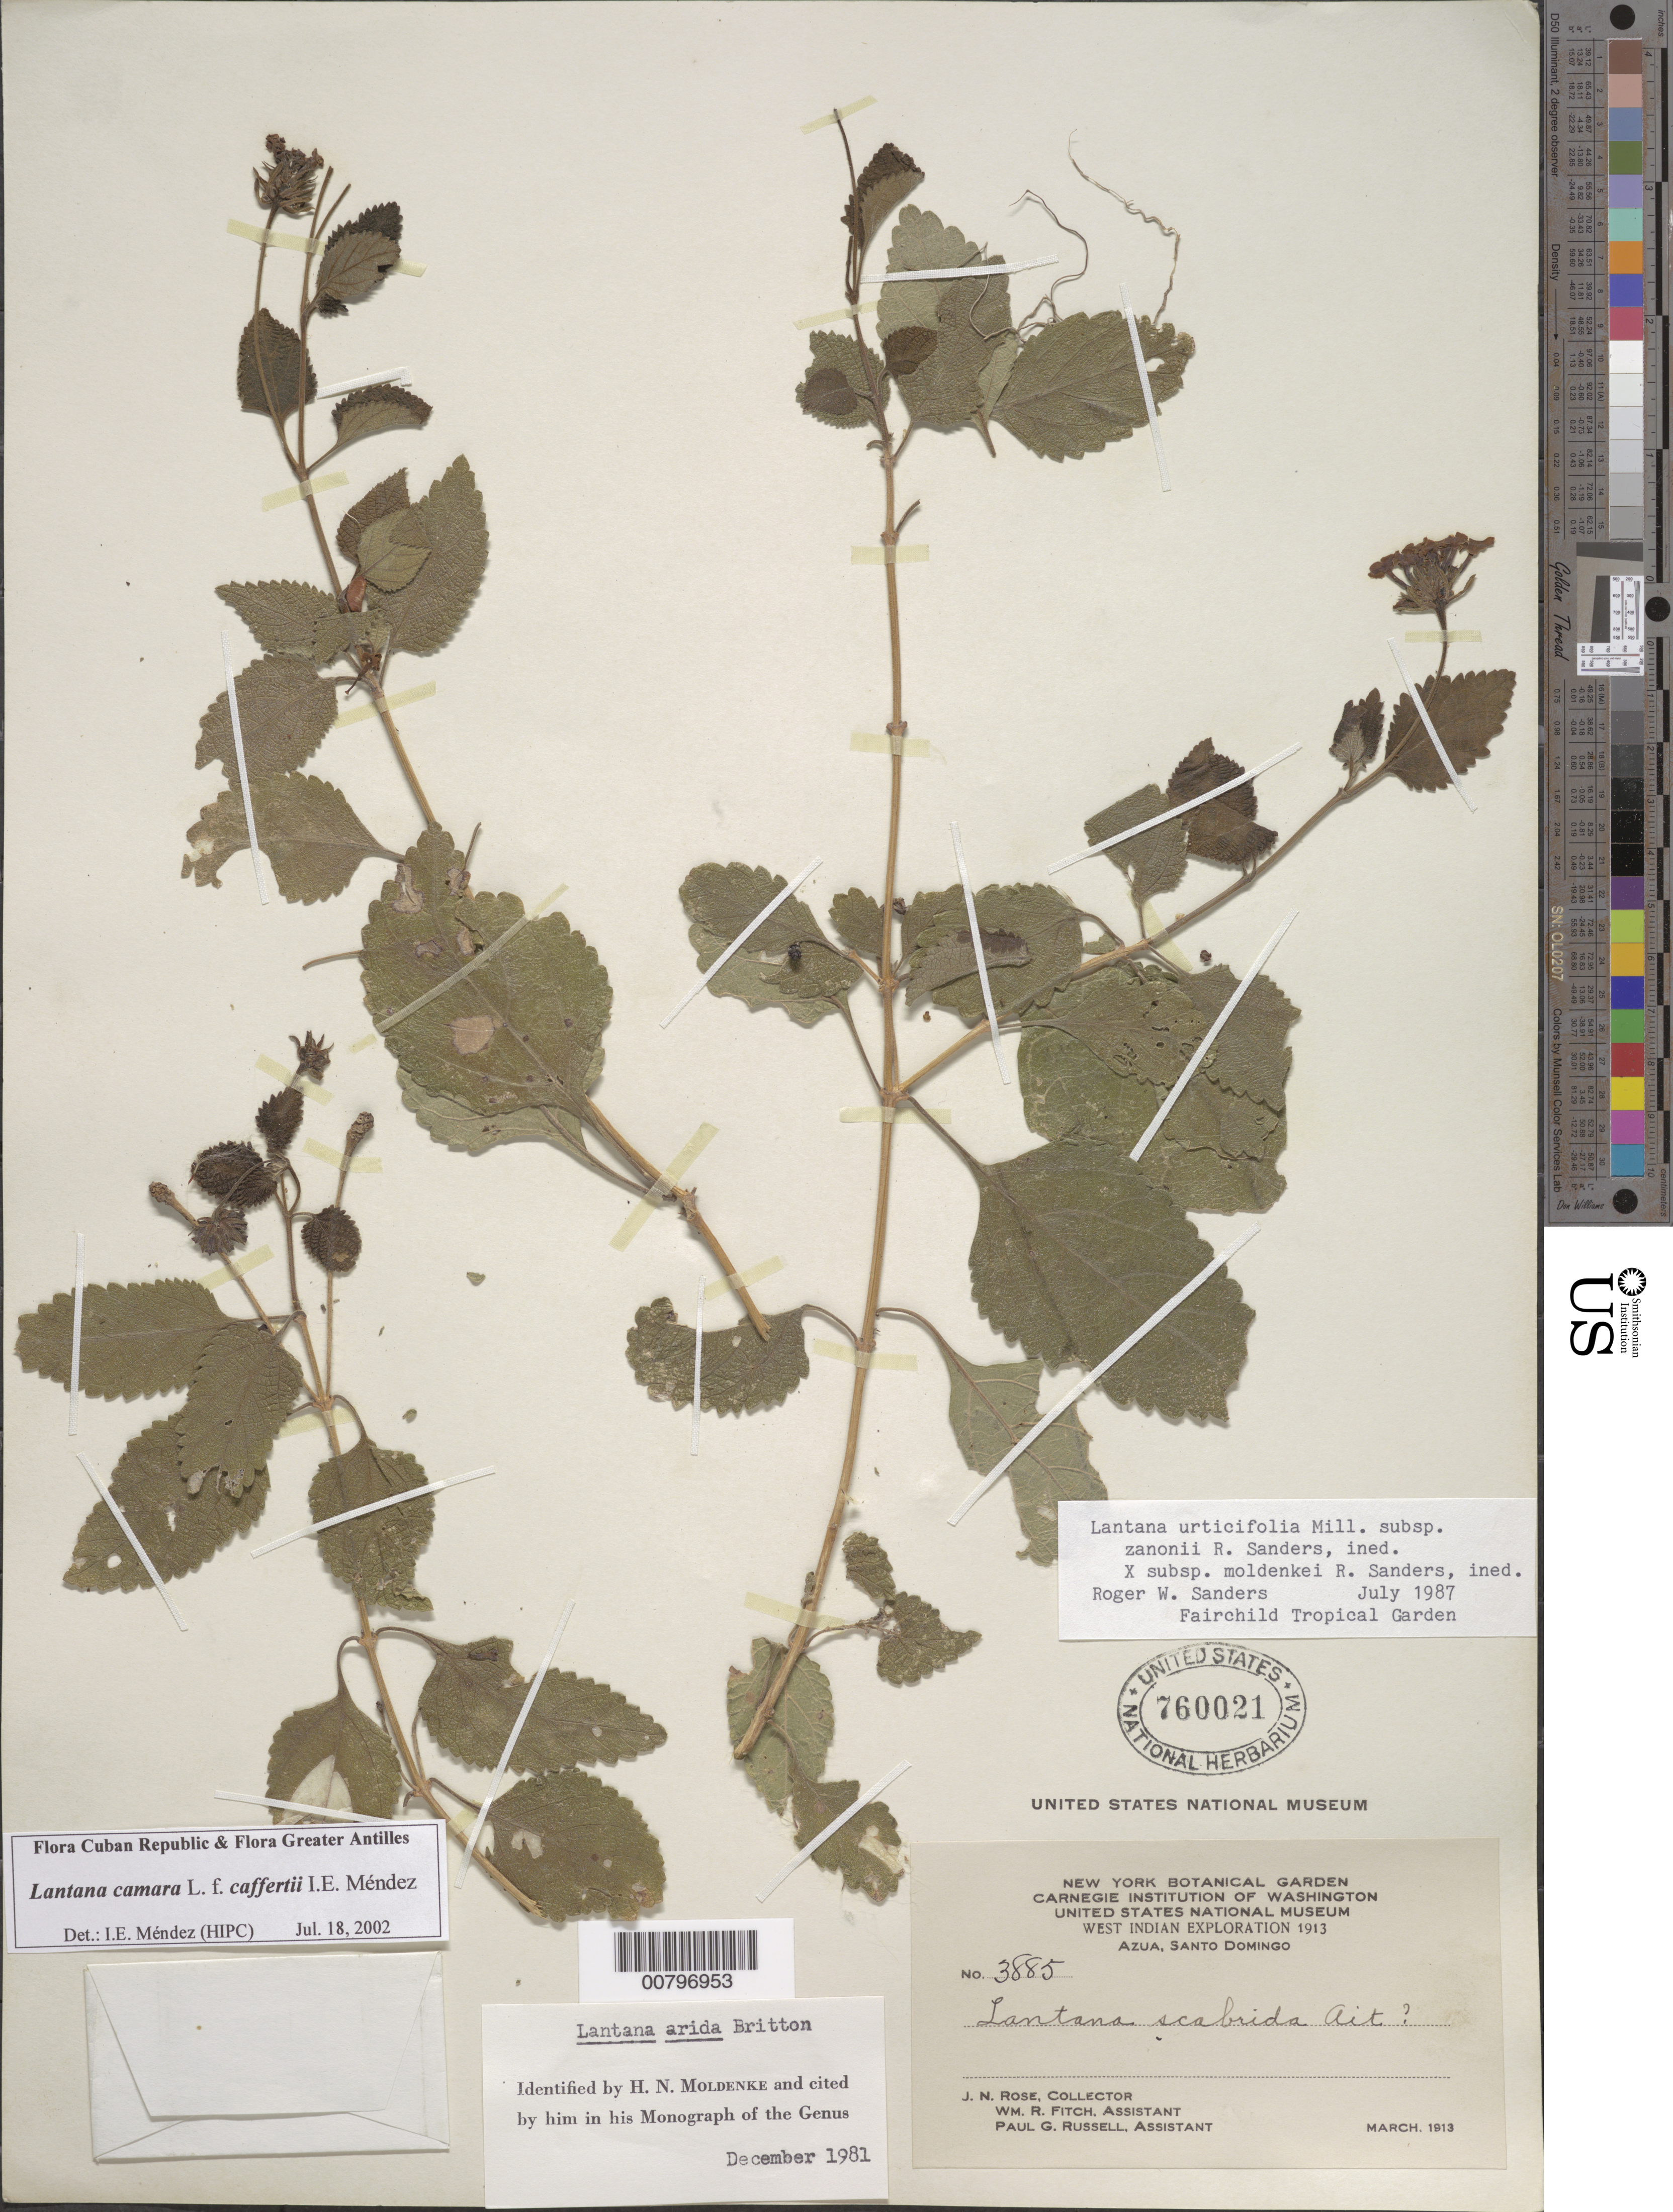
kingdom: Plantae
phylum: Tracheophyta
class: Magnoliopsida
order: Lamiales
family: Verbenaceae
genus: Lantana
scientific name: Lantana camara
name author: L.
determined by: Méndez, Isidro E., (HIPC)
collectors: J. N. Rose, W. R. Fitch & P. G. Russell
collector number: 3885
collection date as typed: Mar 1913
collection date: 1913-03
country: Dominican Republic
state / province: Azua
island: Hispaniola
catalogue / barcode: US 760021